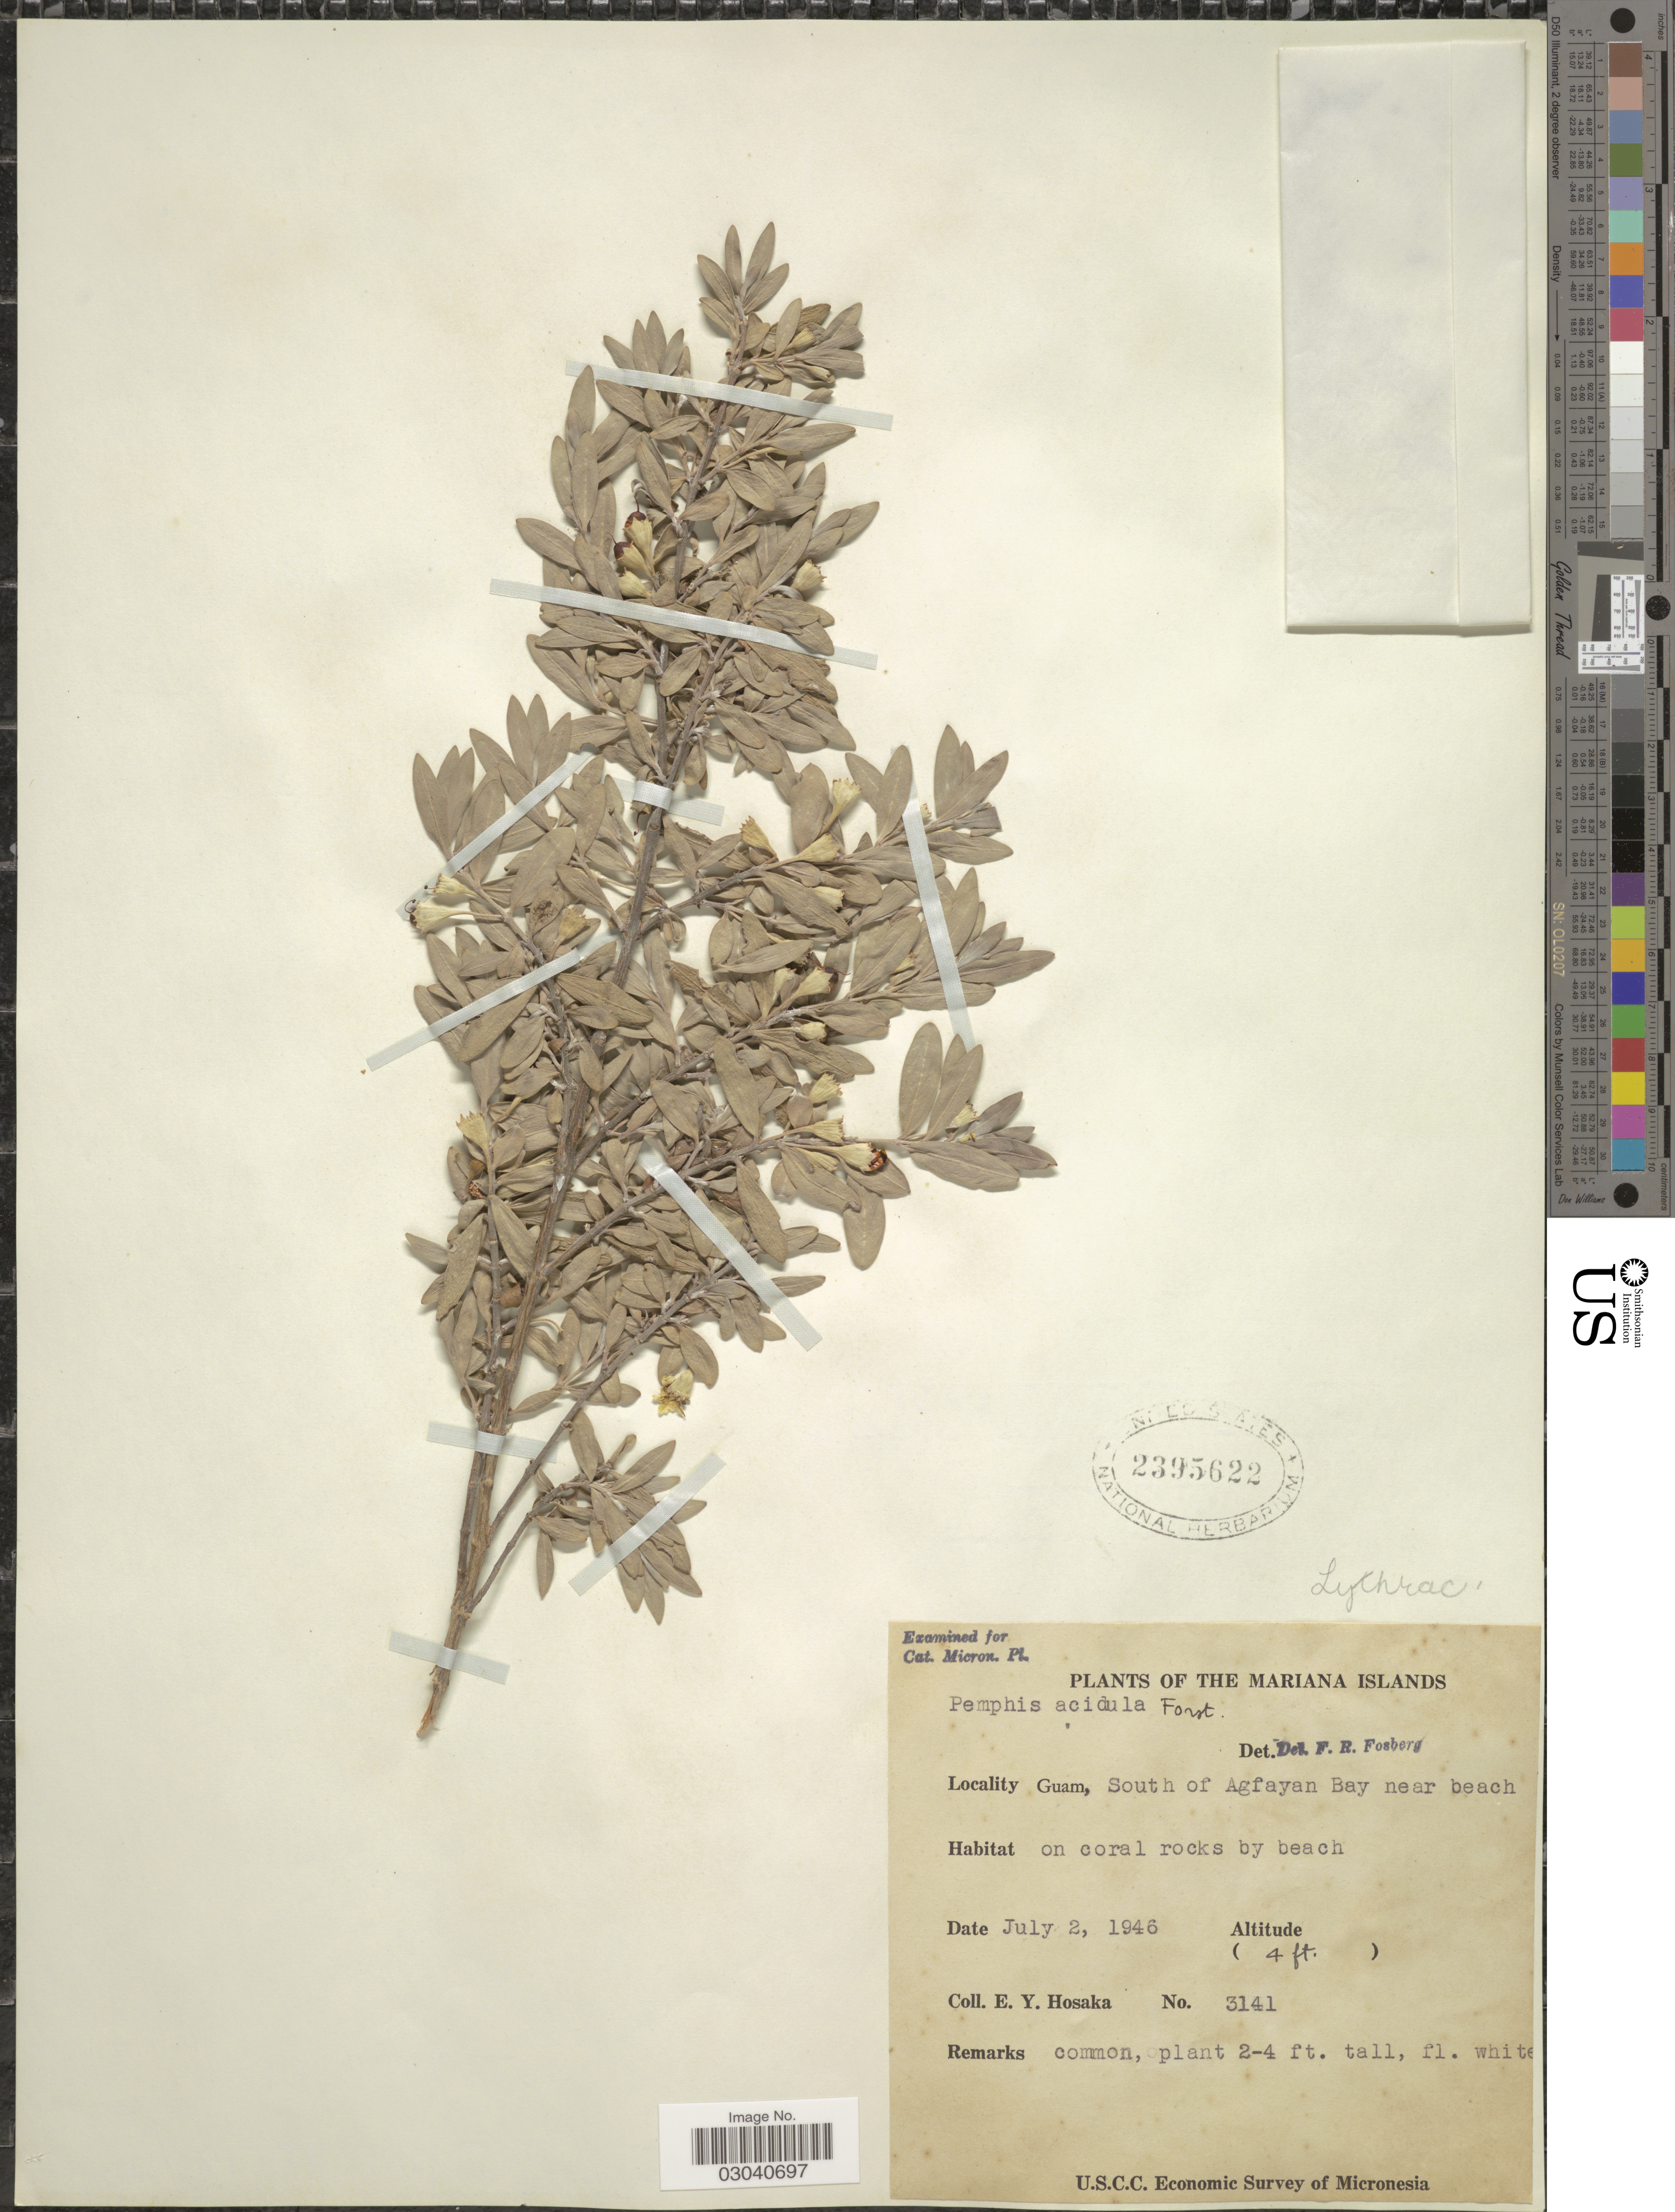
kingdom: Plantae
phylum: Tracheophyta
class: Magnoliopsida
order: Myrtales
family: Lythraceae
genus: Pemphis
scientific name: Pemphis acidula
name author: J.R. Forst. & G. Forst.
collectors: E. Y. Hosaka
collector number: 3141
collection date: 1946-07-02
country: Guam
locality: The Mariana Islands, South of Agfayan Bay near beach.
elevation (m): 1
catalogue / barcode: US 2395622